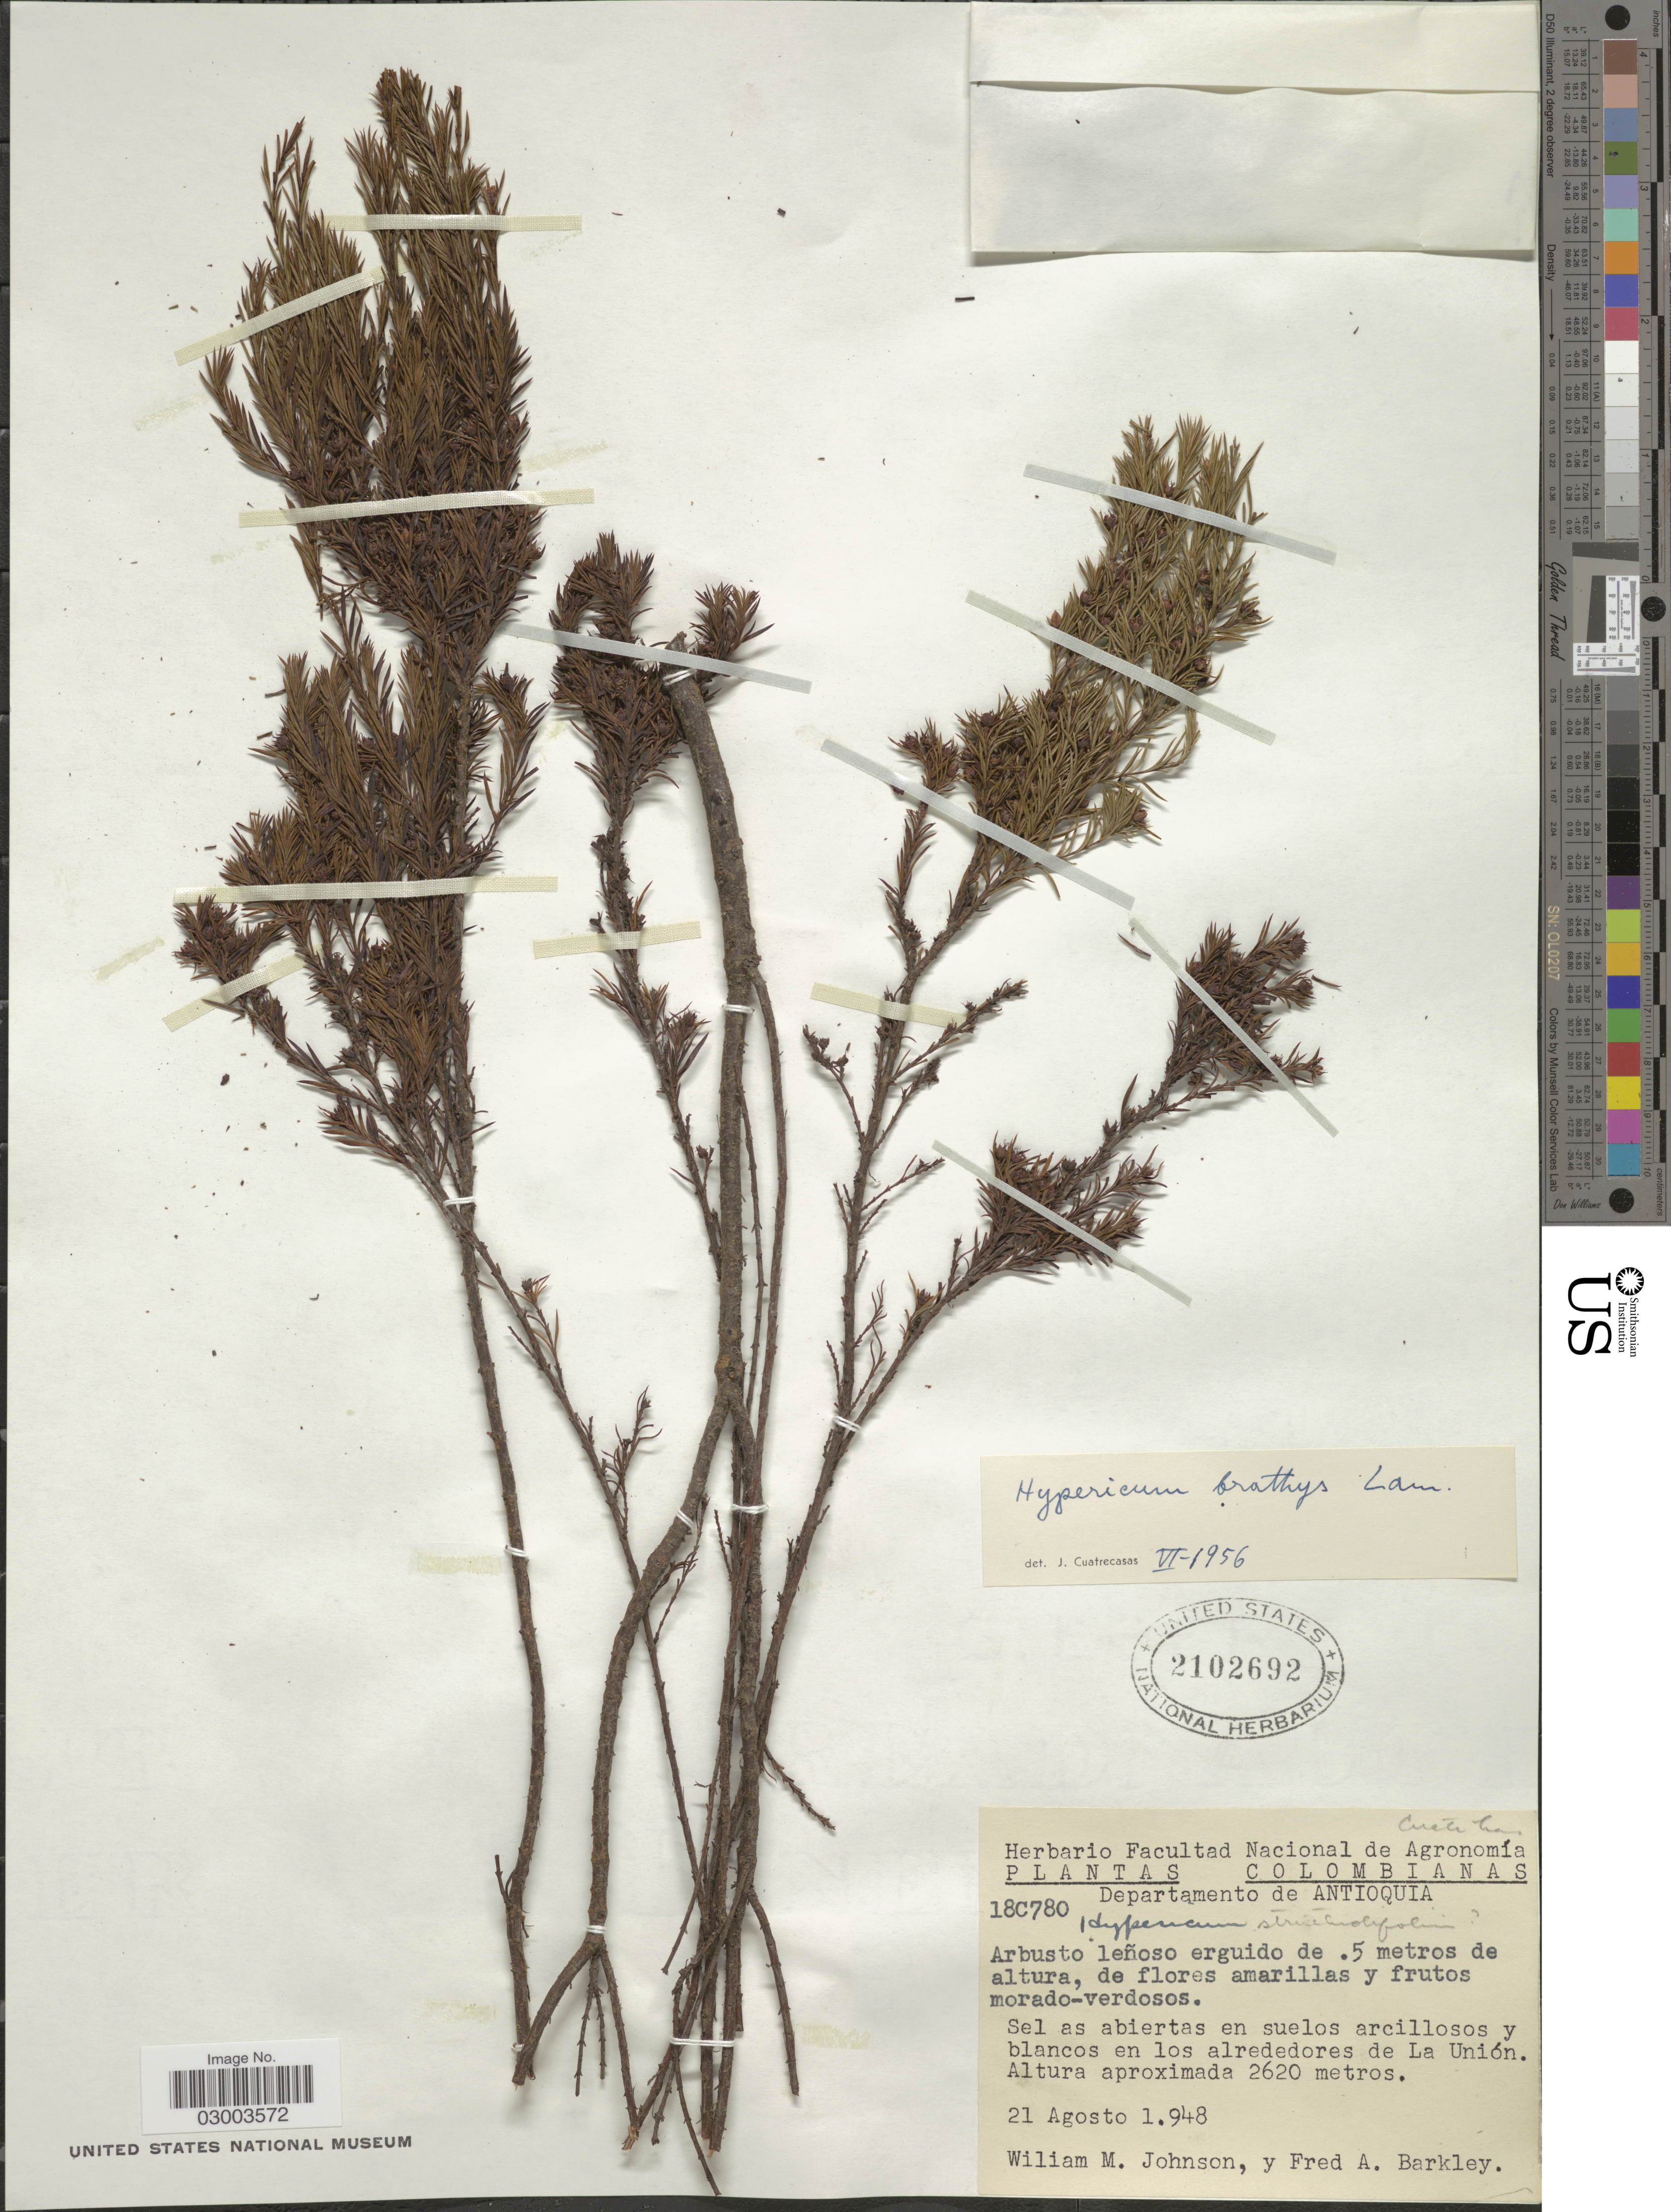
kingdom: Plantae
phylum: Tracheophyta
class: Magnoliopsida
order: Malpighiales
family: Hypericaceae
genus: Hypericum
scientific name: Hypericum juniperinum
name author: Kunth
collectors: W. M. Johnson & F. A. Barkley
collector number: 18C780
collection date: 1948-08-21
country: Colombia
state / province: Antioquia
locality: Departamento de Antioquia. Sel as abiertas en suelos arcilloso y blancos en los alrededores de La Unión.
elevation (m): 2620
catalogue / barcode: US 2102692